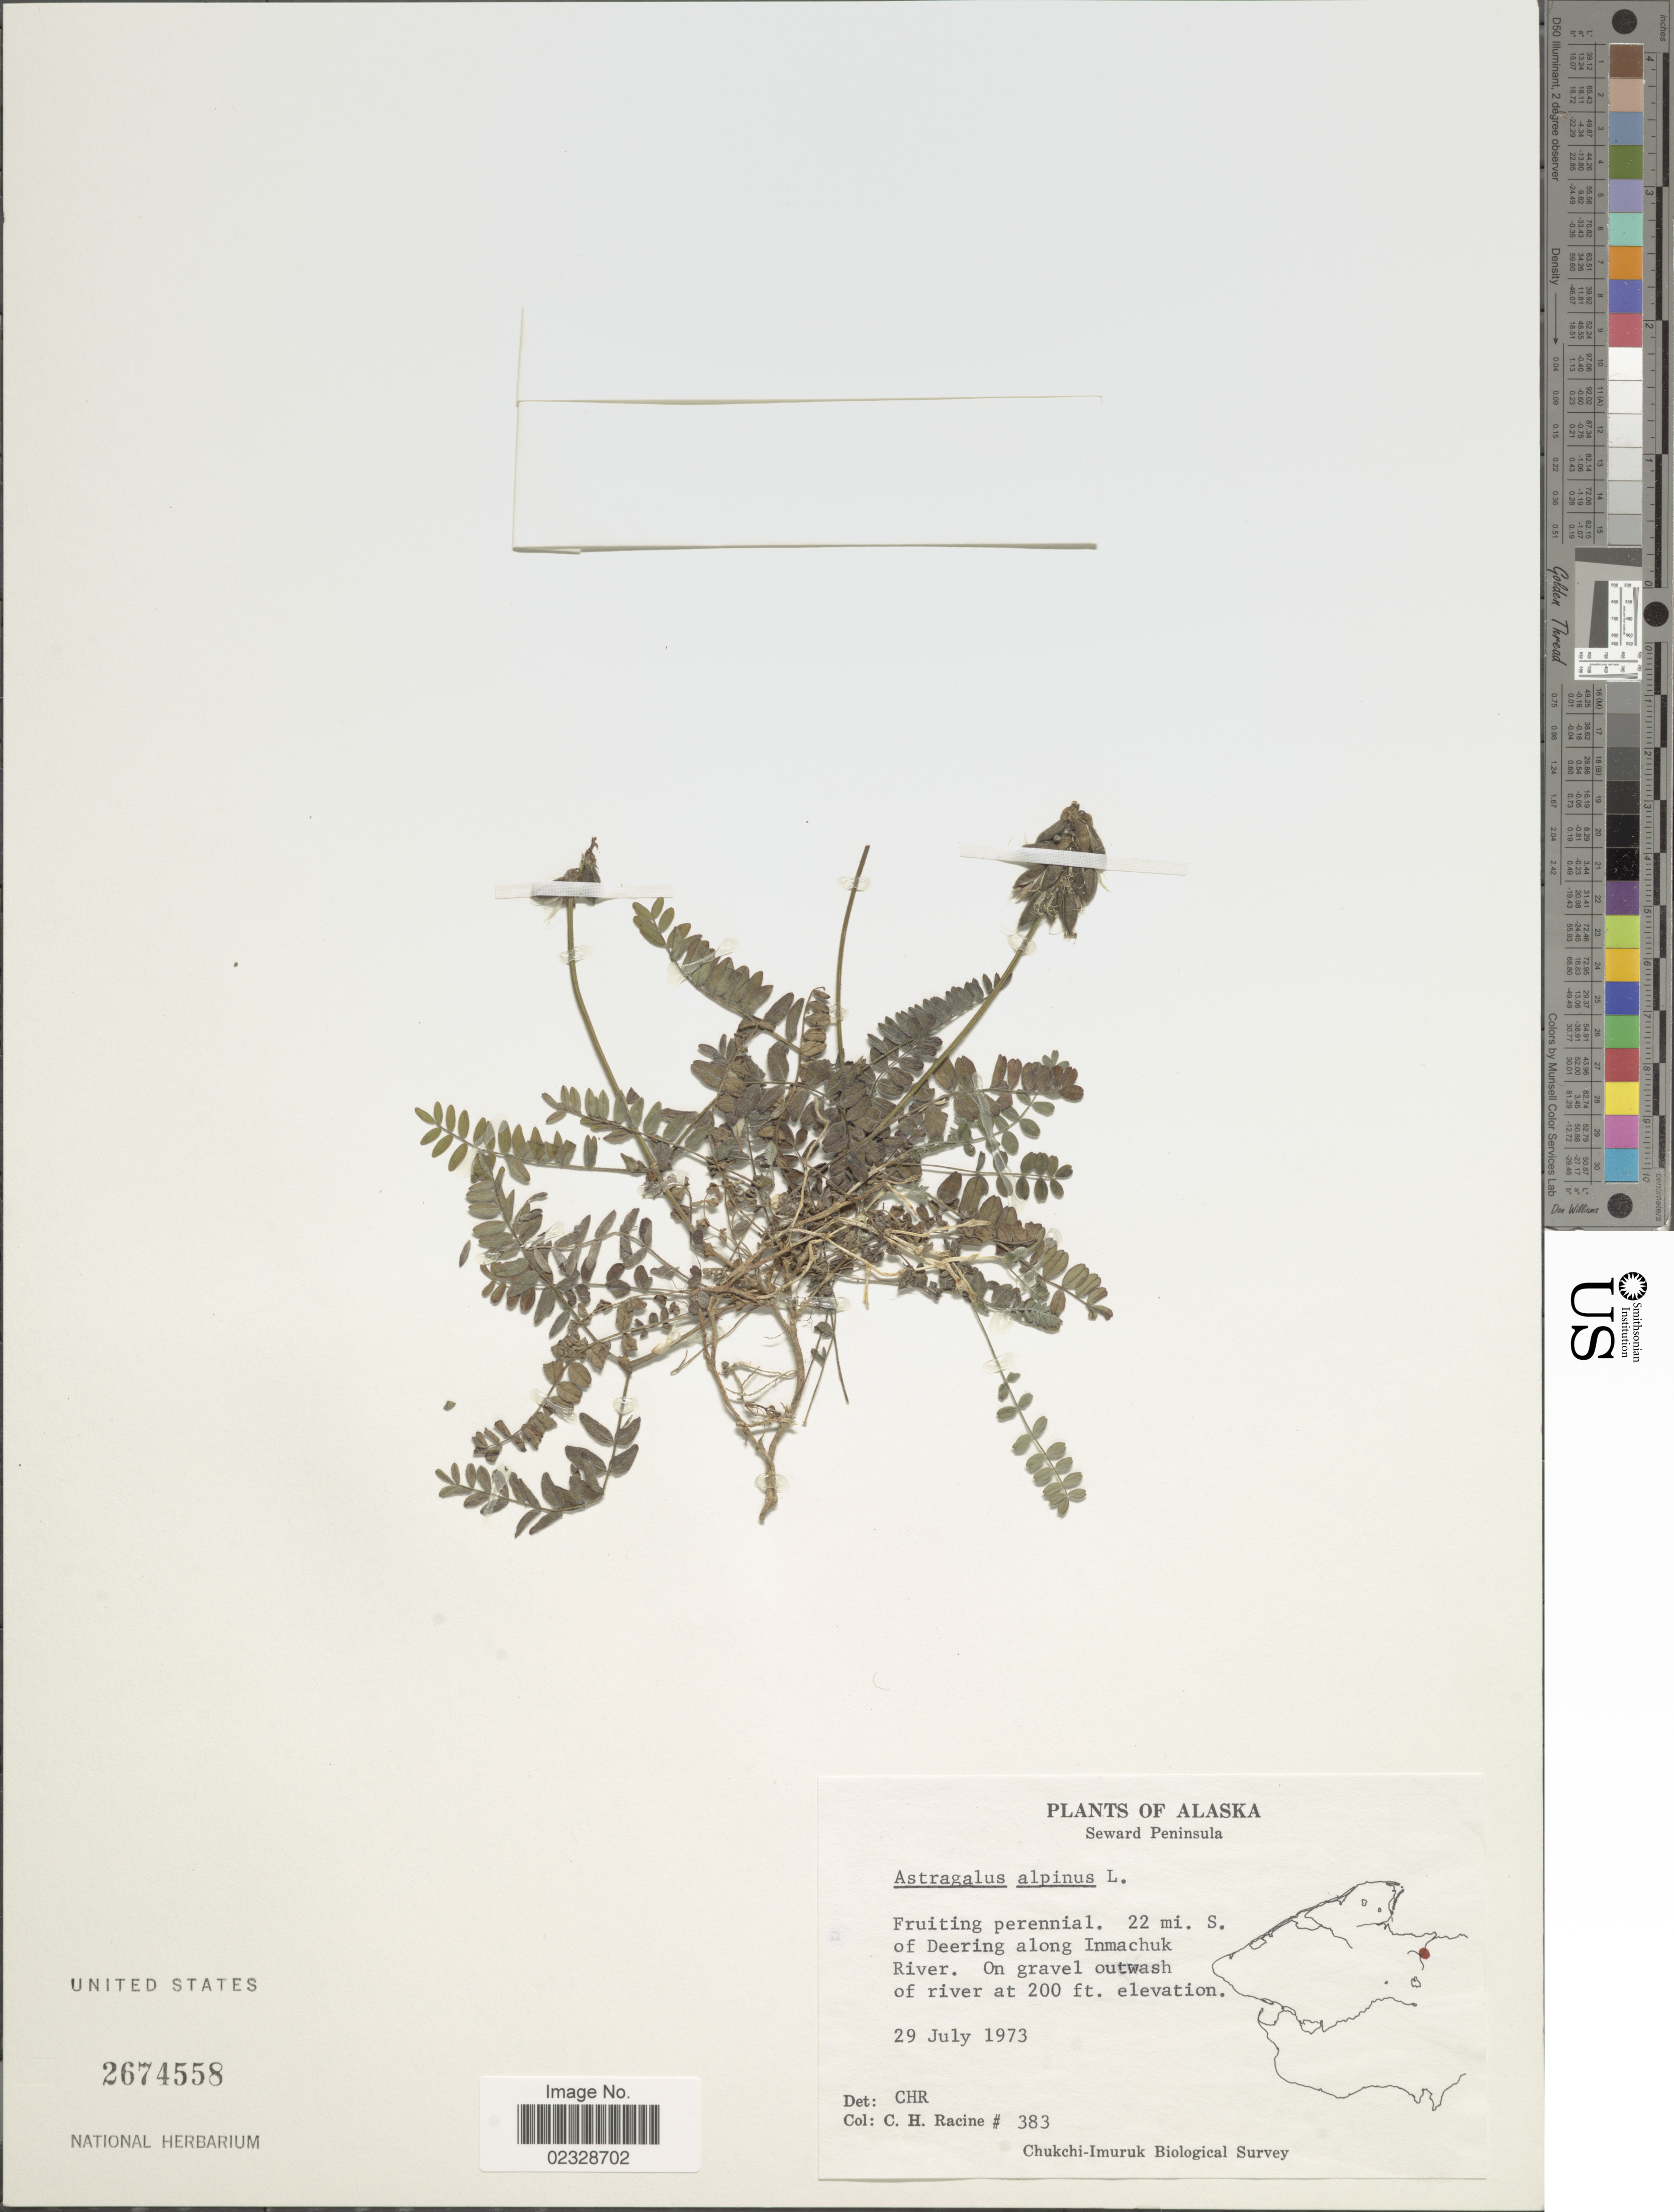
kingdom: Plantae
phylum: Tracheophyta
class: Magnoliopsida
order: Fabales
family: Fabaceae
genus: Astragalus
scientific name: Astragalus alpinus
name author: L.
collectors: C. Racine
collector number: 383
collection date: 1973-07-29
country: United States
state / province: Alaska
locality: Seward Peninsula, 22 mi S of Deering along Immachuk River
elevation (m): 61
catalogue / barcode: US 2674558